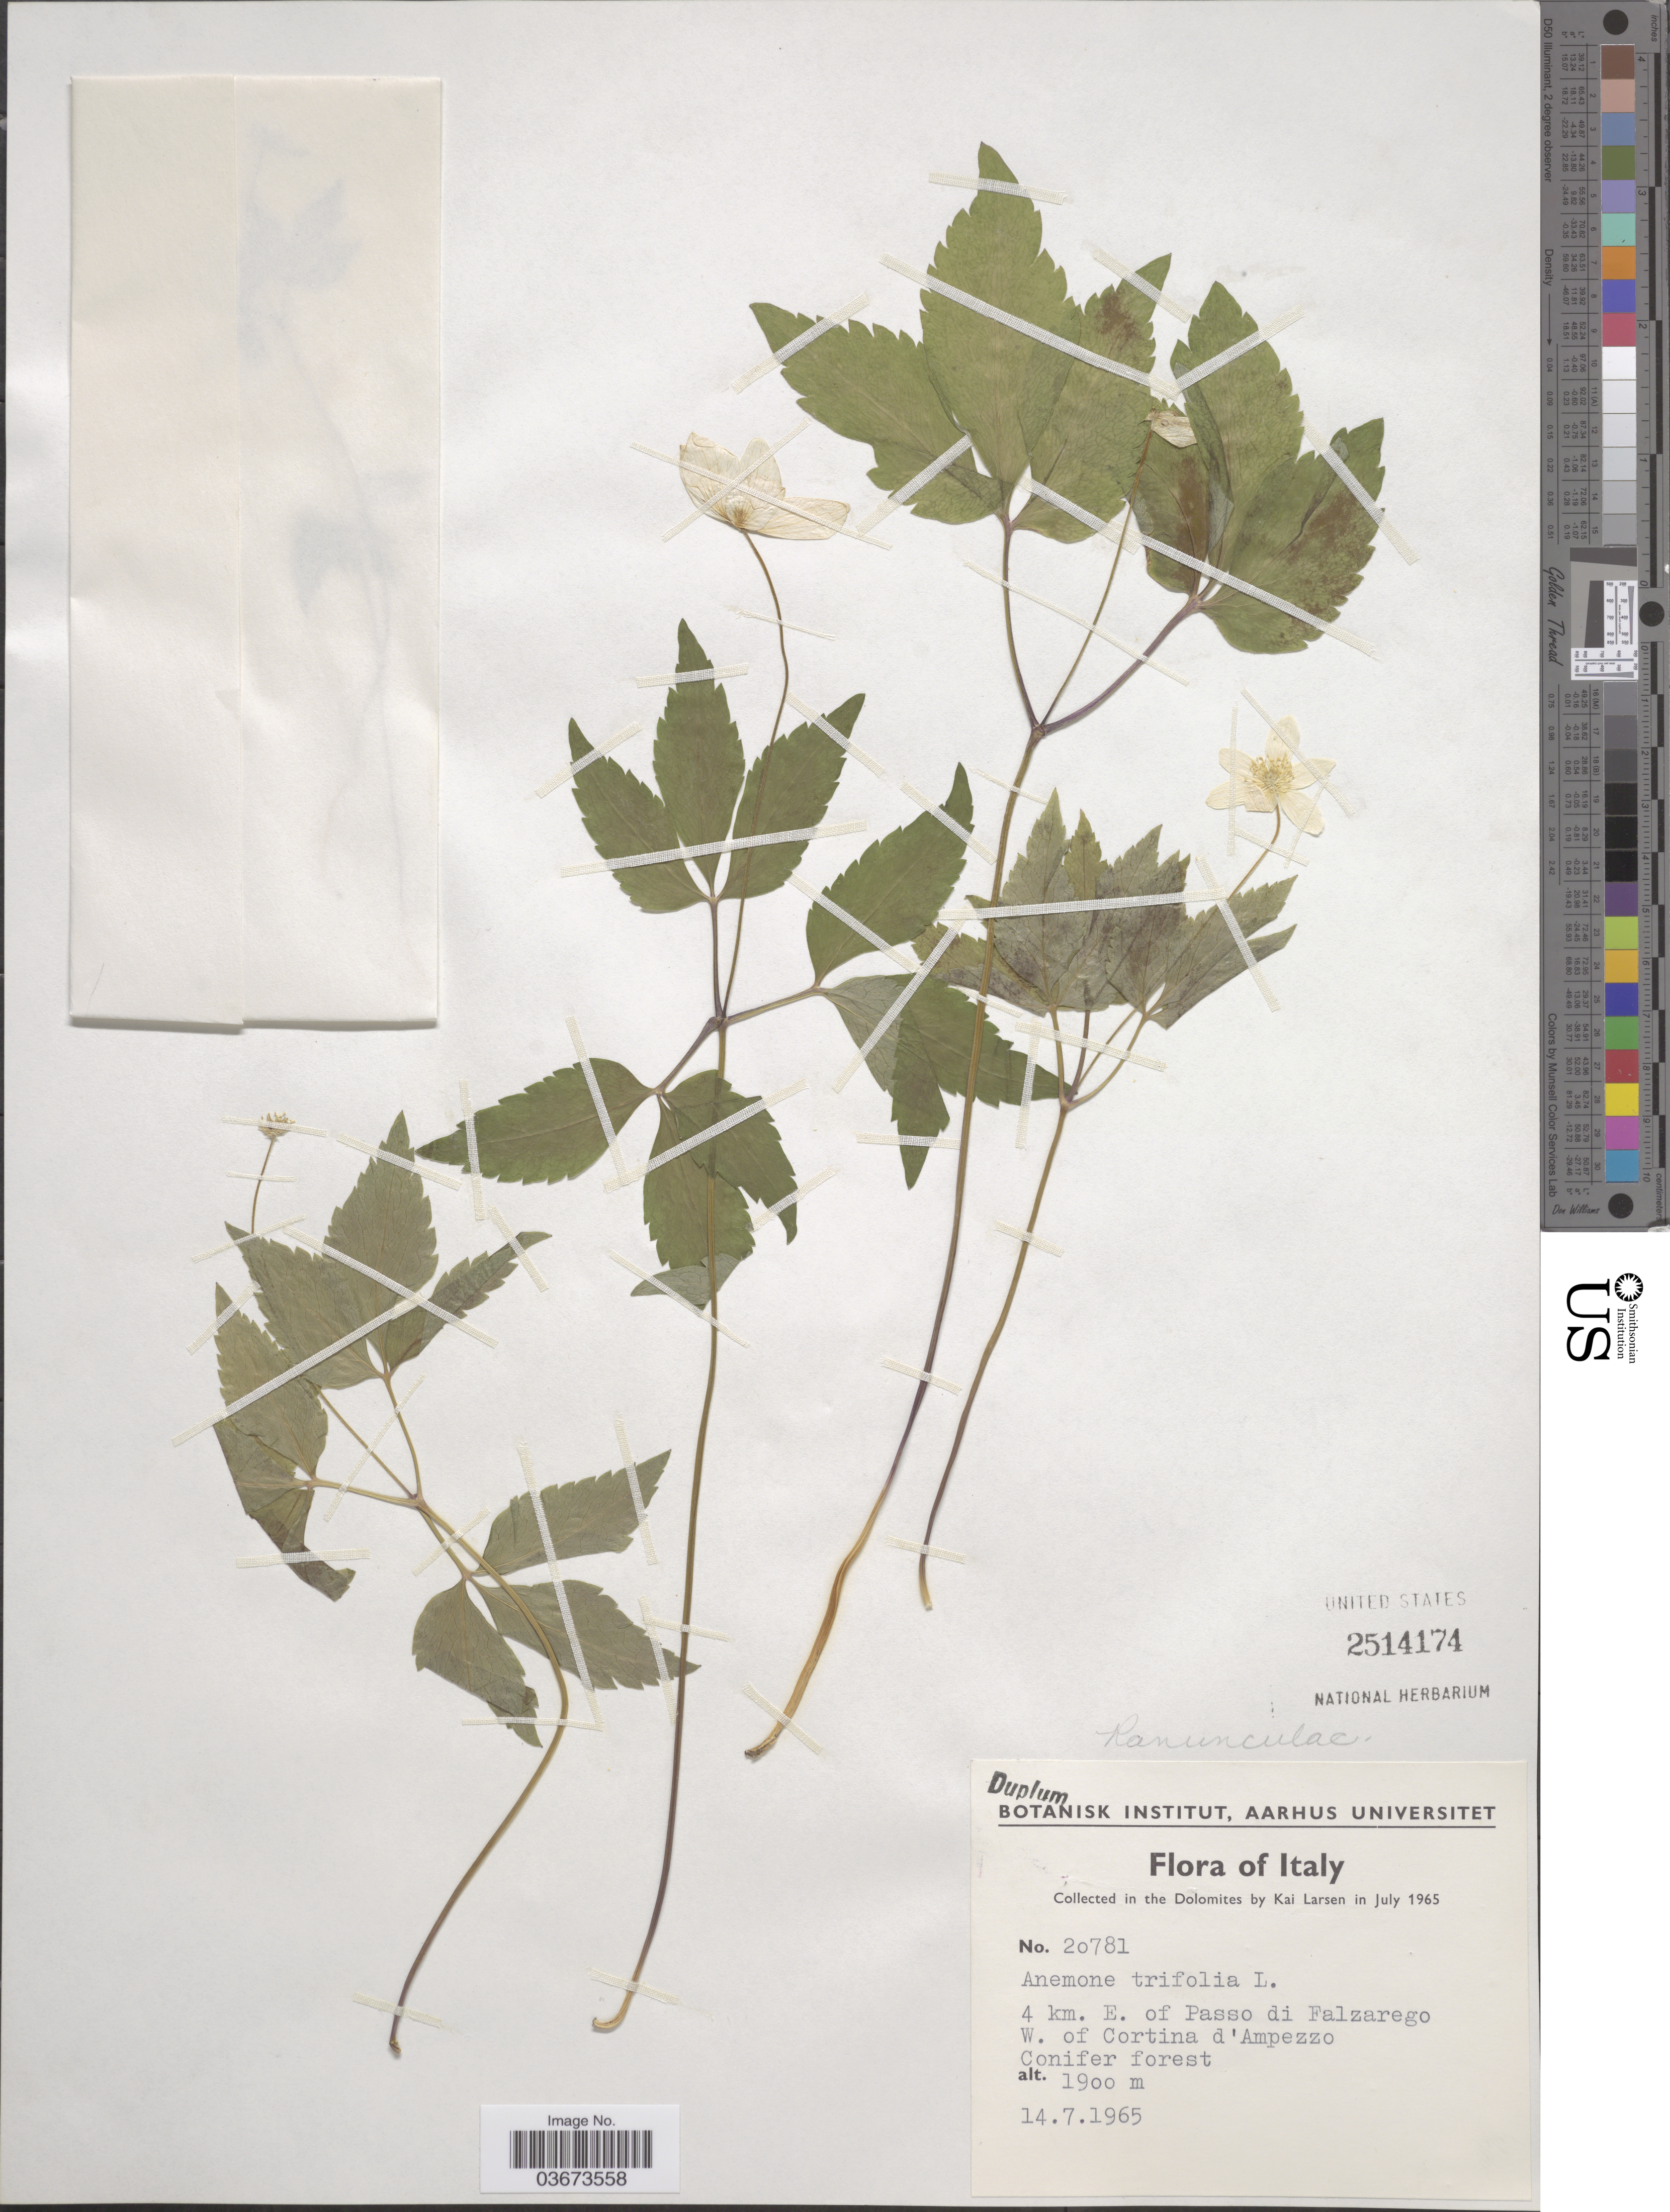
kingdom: Plantae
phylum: Tracheophyta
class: Magnoliopsida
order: Ranunculales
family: Ranunculaceae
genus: Anemone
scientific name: Anemone trifolia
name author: L.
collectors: K. Larsen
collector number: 20781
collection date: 1965-07-14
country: Italy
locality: In the Dolomites. 4 km. E. of Passo di Falzarego W. of Cortina d'Ampezzo. Conifer forest.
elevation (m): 1900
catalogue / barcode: US 2514174